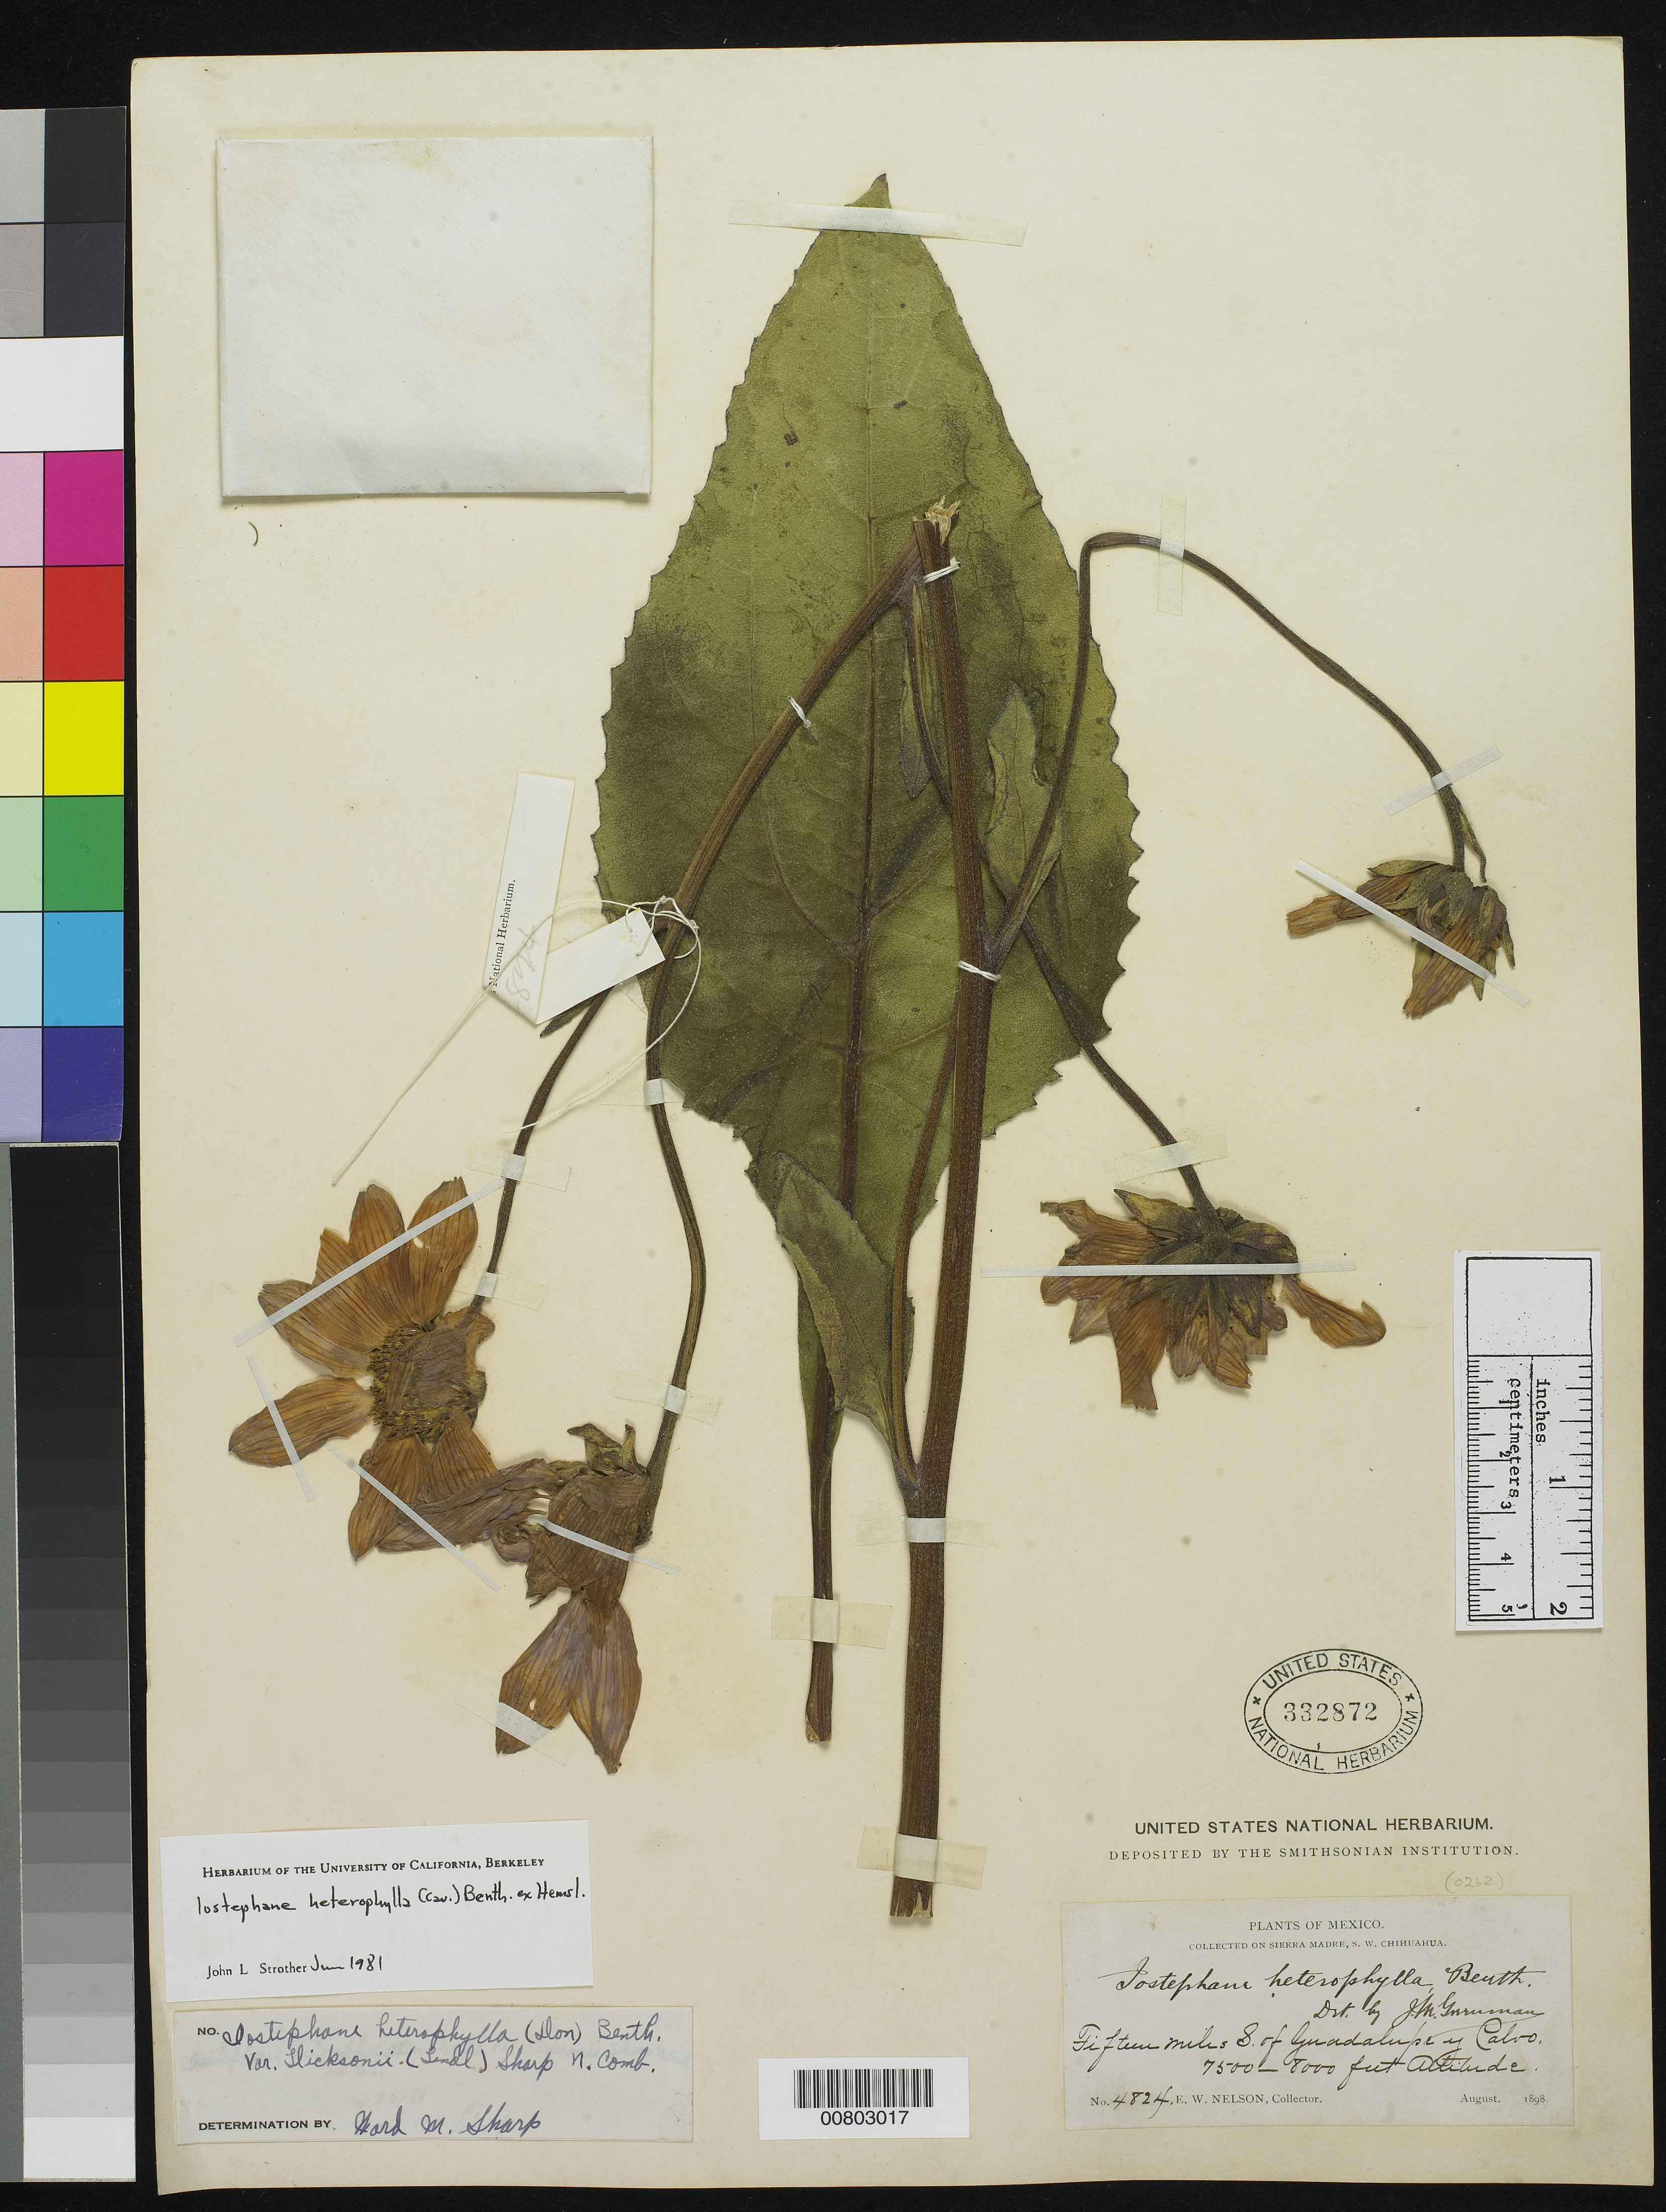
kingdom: Plantae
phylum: Tracheophyta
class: Magnoliopsida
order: Asterales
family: Asteraceae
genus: Iostephane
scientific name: Iostephane heterophylla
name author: (Cav.) Benth. ex Hemsl.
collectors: E. W. Nelson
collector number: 4824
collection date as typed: Aug 1898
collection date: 1898-08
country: Mexico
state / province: Chihuahua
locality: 15 miles S of Guadalupe y Calvo, Chihuahua.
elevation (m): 2286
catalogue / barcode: US 332872